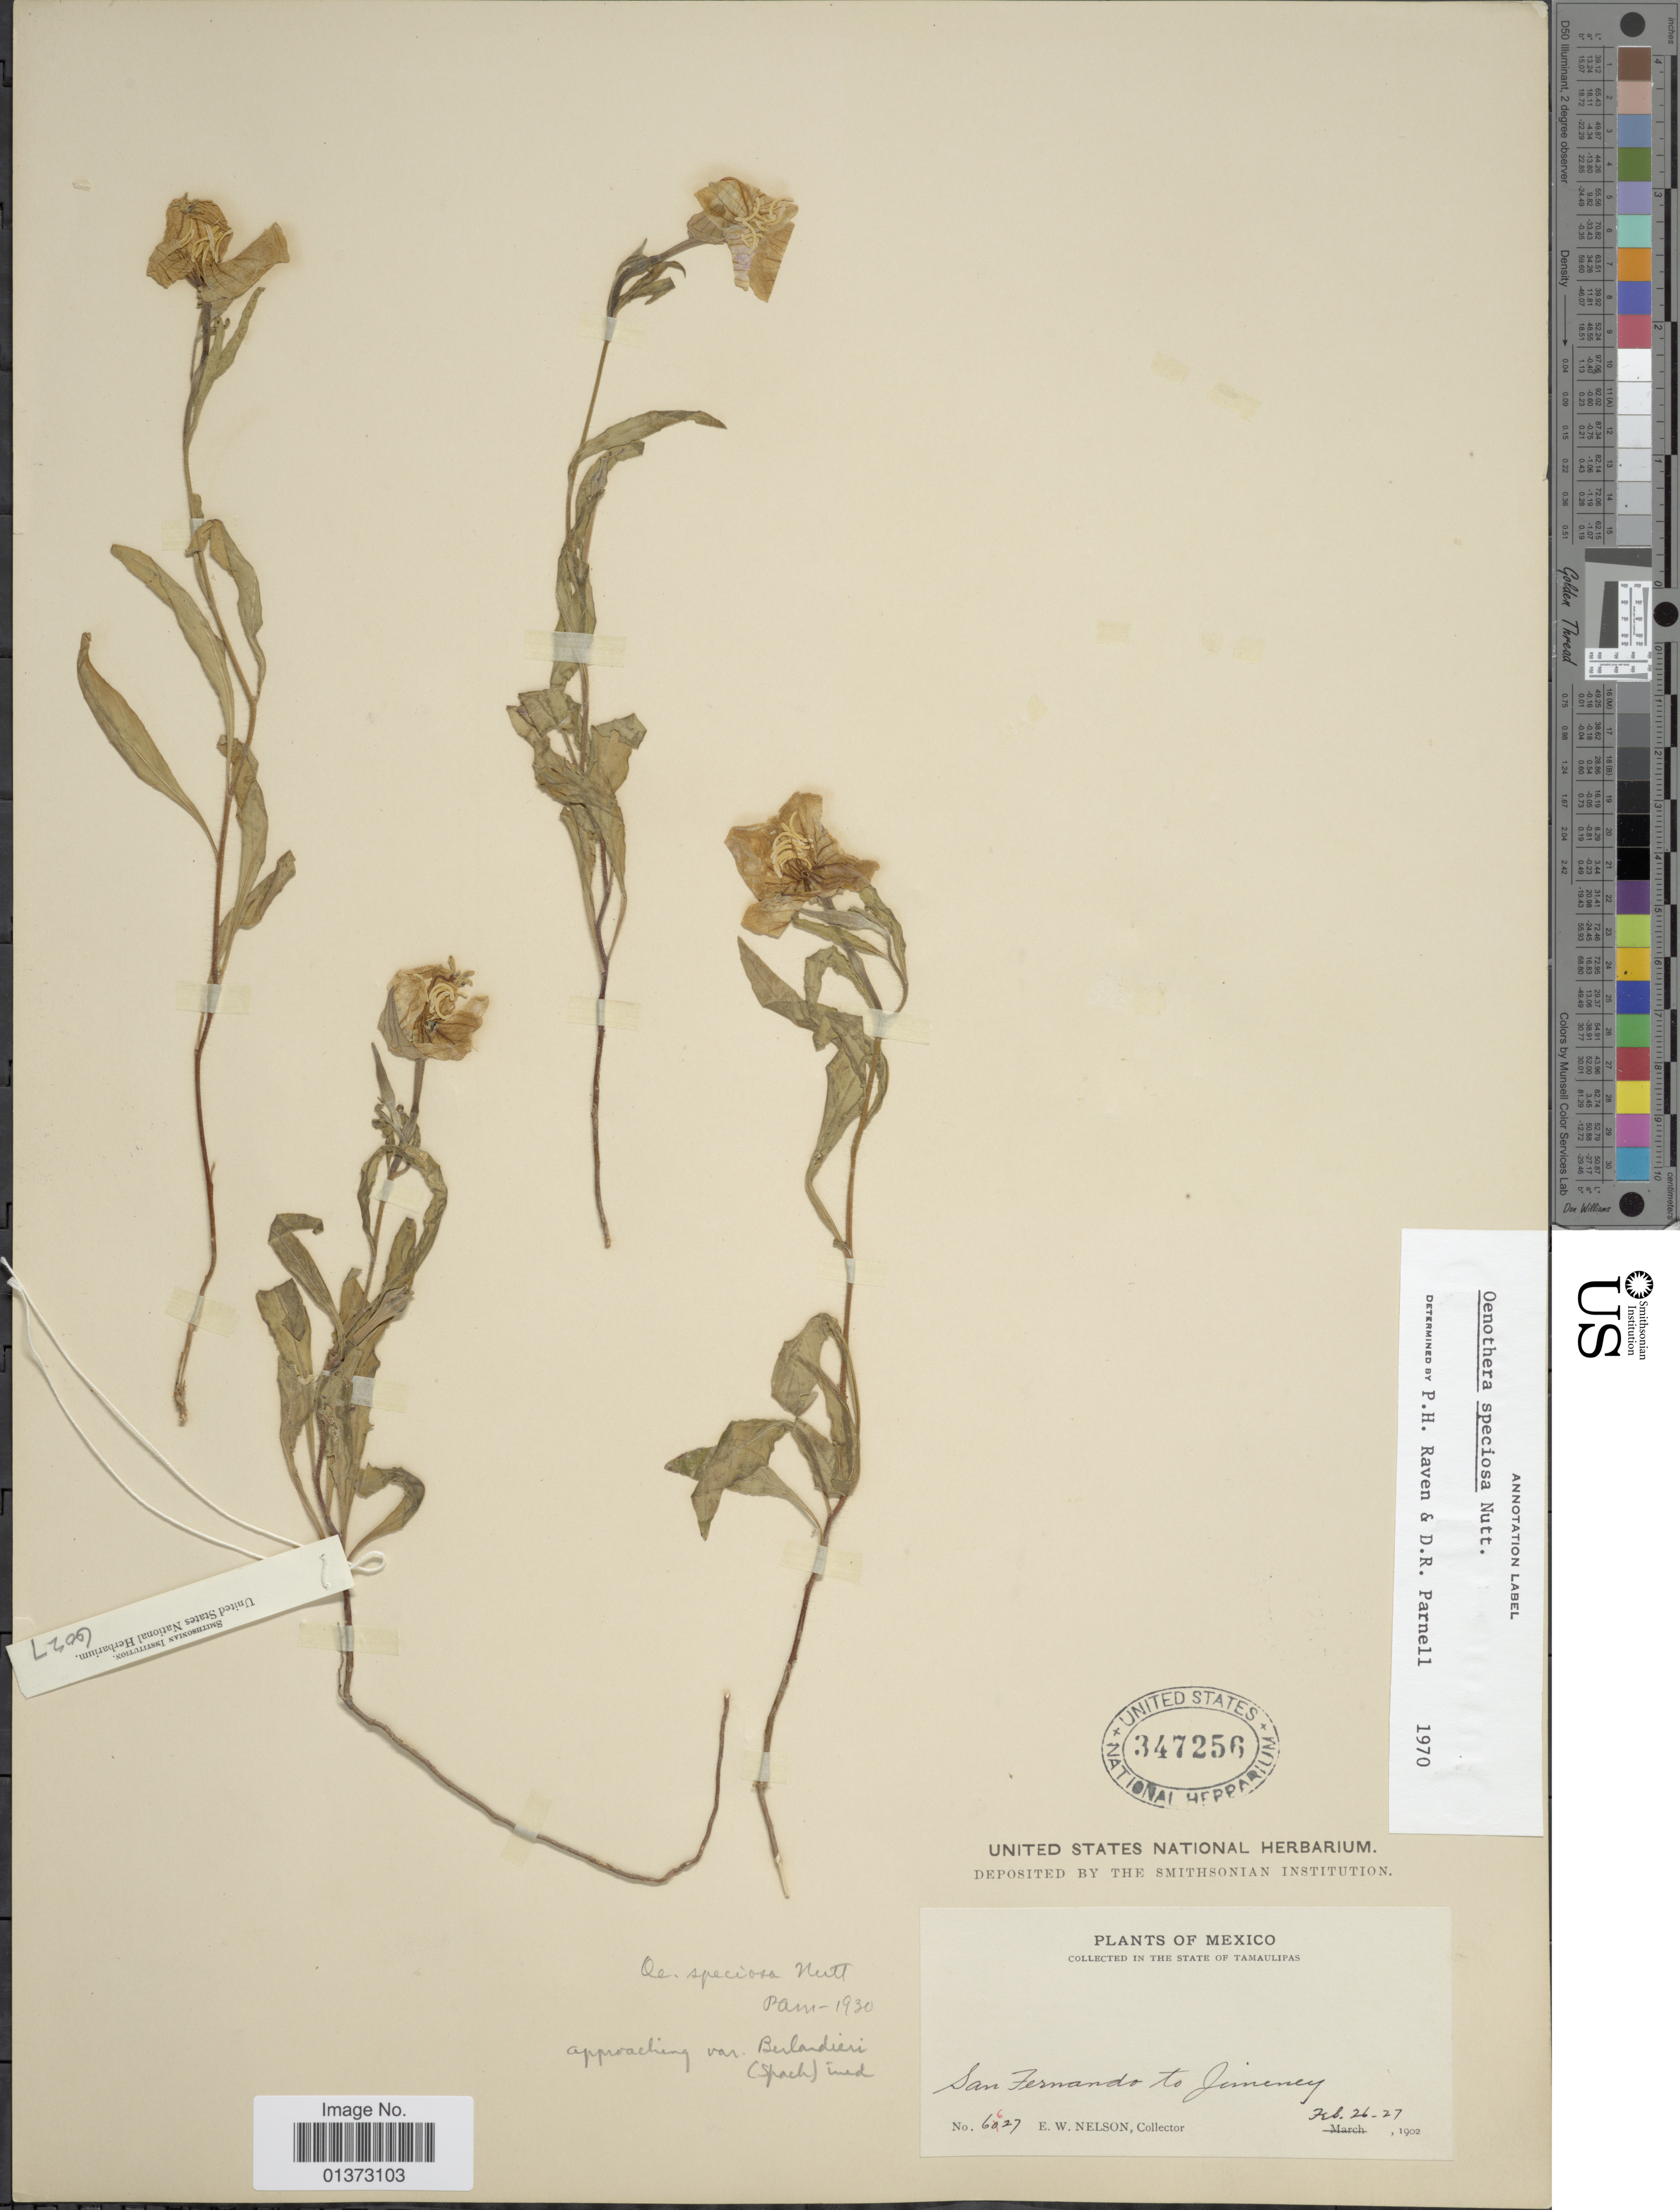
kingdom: Plantae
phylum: Tracheophyta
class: Magnoliopsida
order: Myrtales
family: Onagraceae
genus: Oenothera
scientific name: Oenothera speciosa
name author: Nutt.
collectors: E. W. Nelson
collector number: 6627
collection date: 1902-02-26/1902-02-27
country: Mexico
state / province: Tamaulipas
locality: San Fernando to Jimenez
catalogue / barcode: US 347256